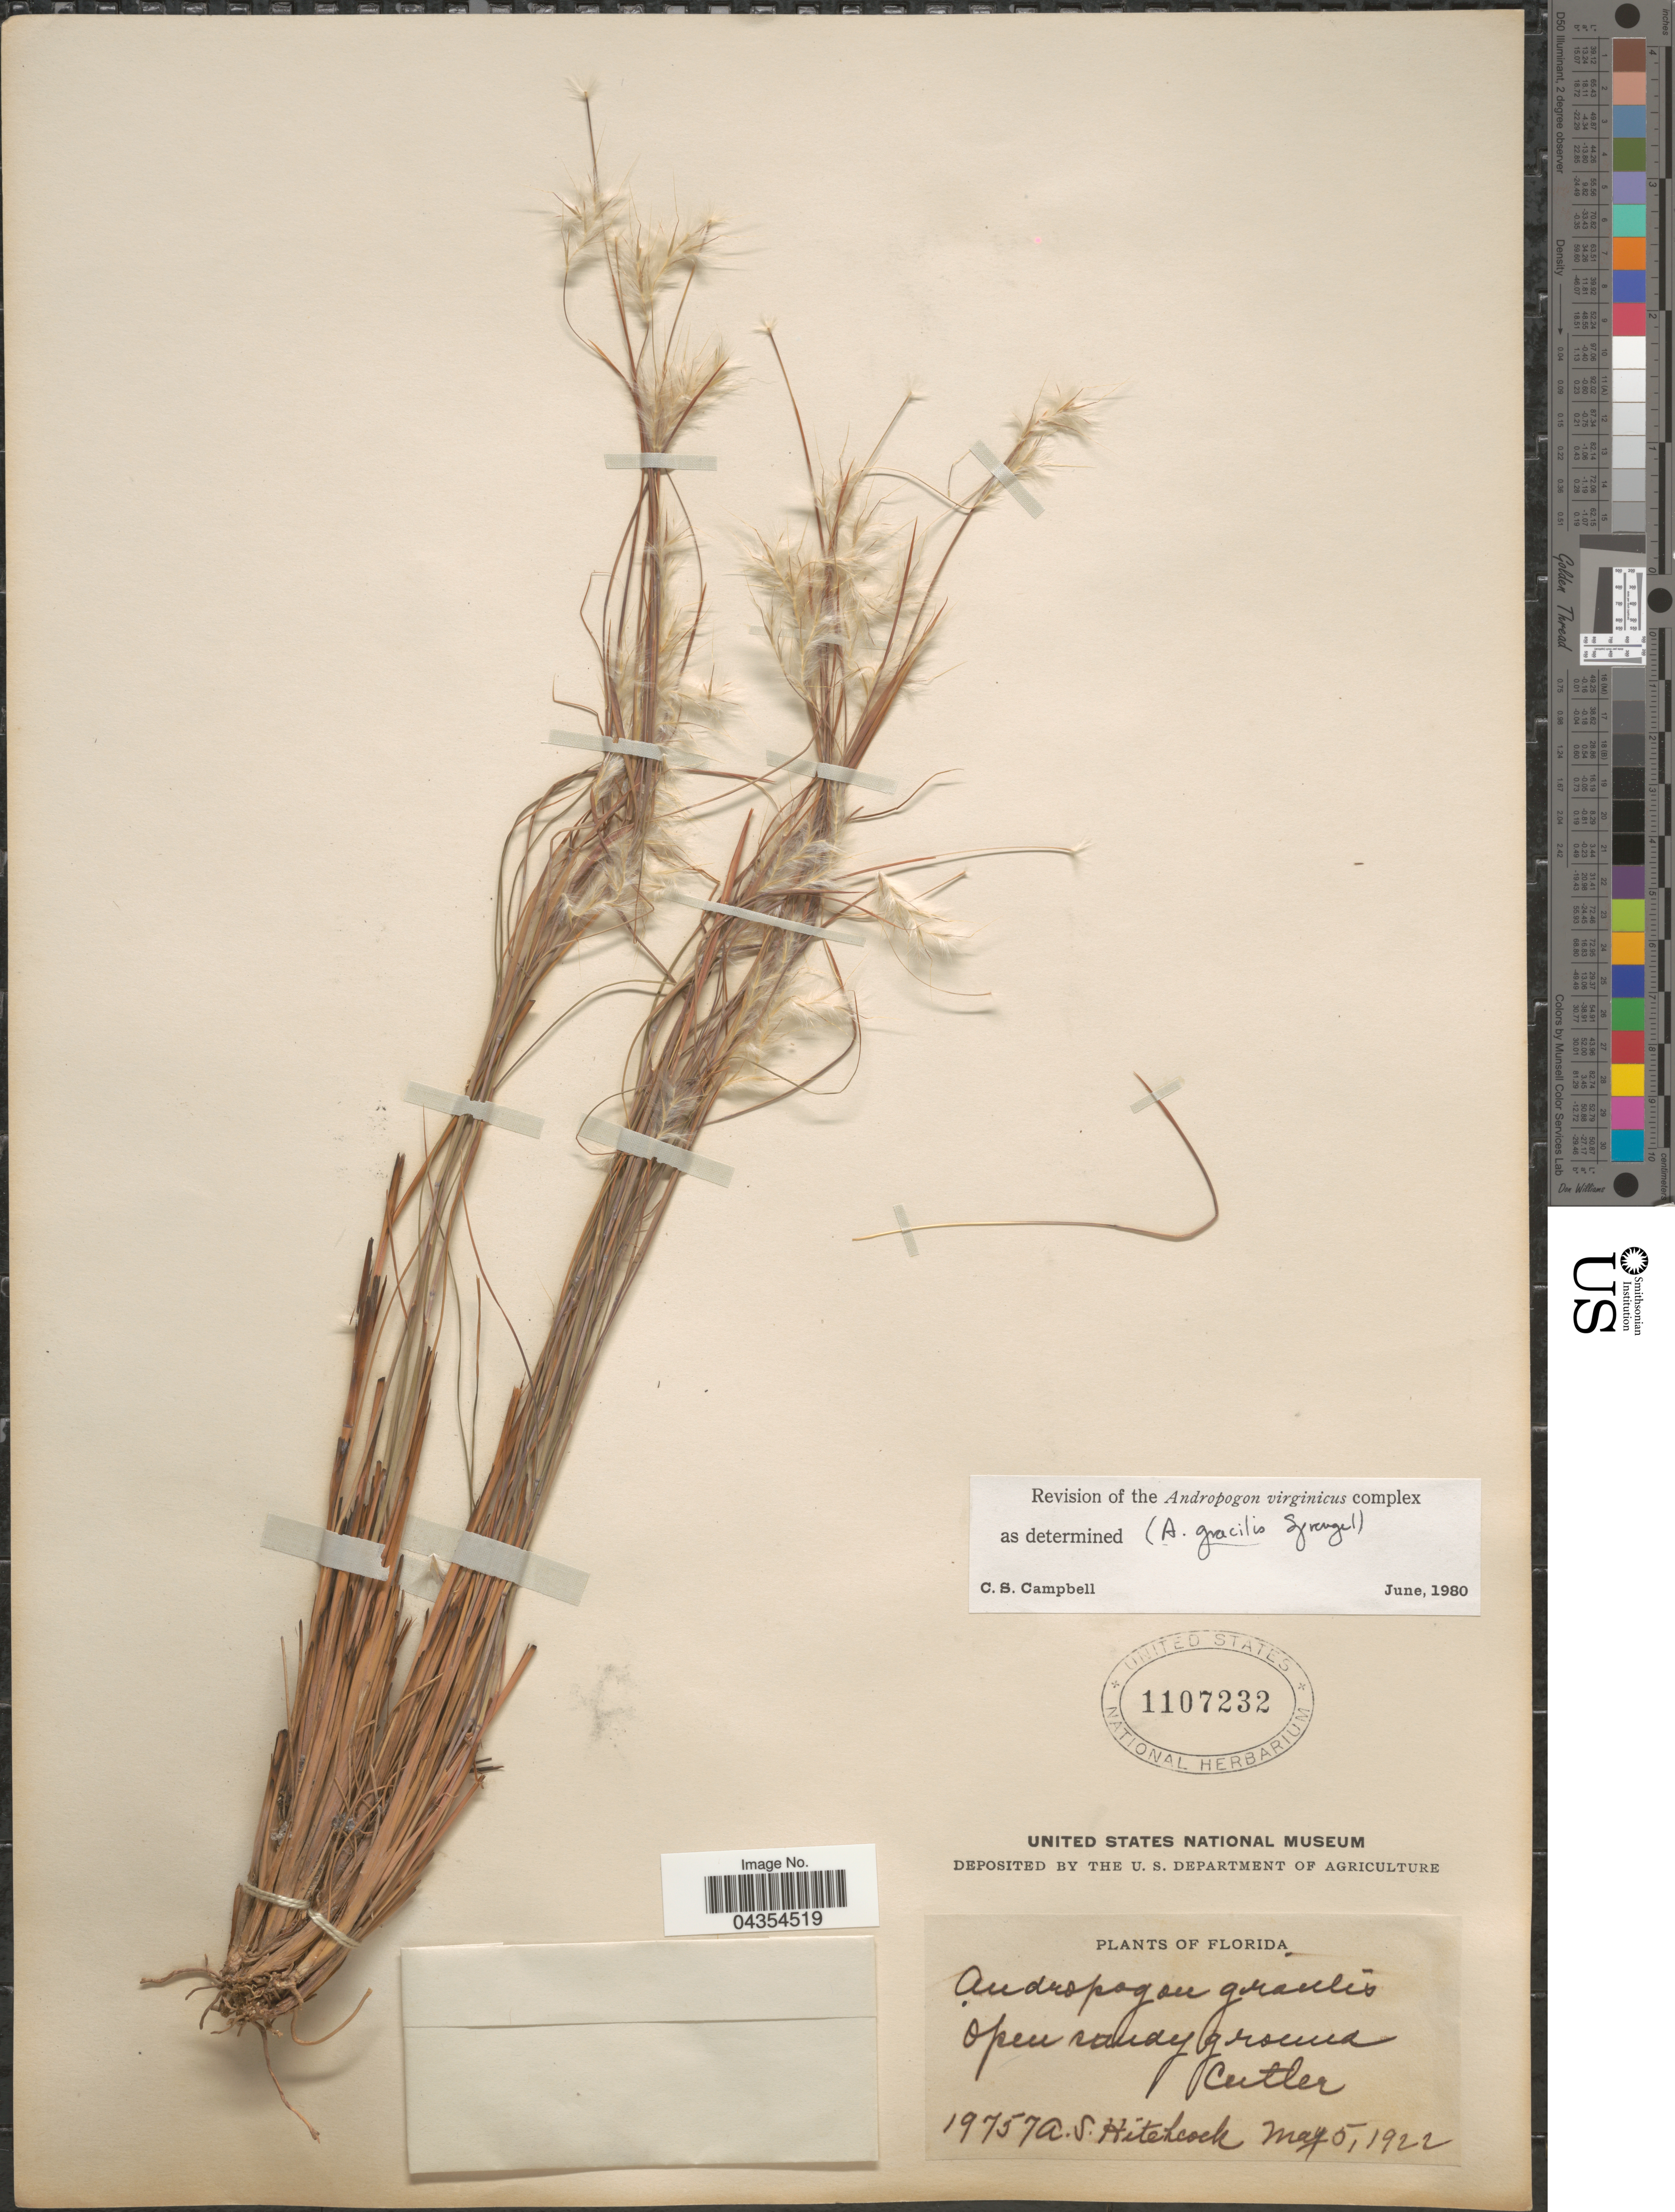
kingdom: Plantae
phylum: Tracheophyta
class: Liliopsida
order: Poales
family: Poaceae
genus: Schizachyrium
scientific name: Schizachyrium gracile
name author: (Spreng.) Nash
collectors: A. S. Hitchcock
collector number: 19757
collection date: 1922-05-05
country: United States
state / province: Florida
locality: Open sandy ground Cutler.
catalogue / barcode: US 1107232